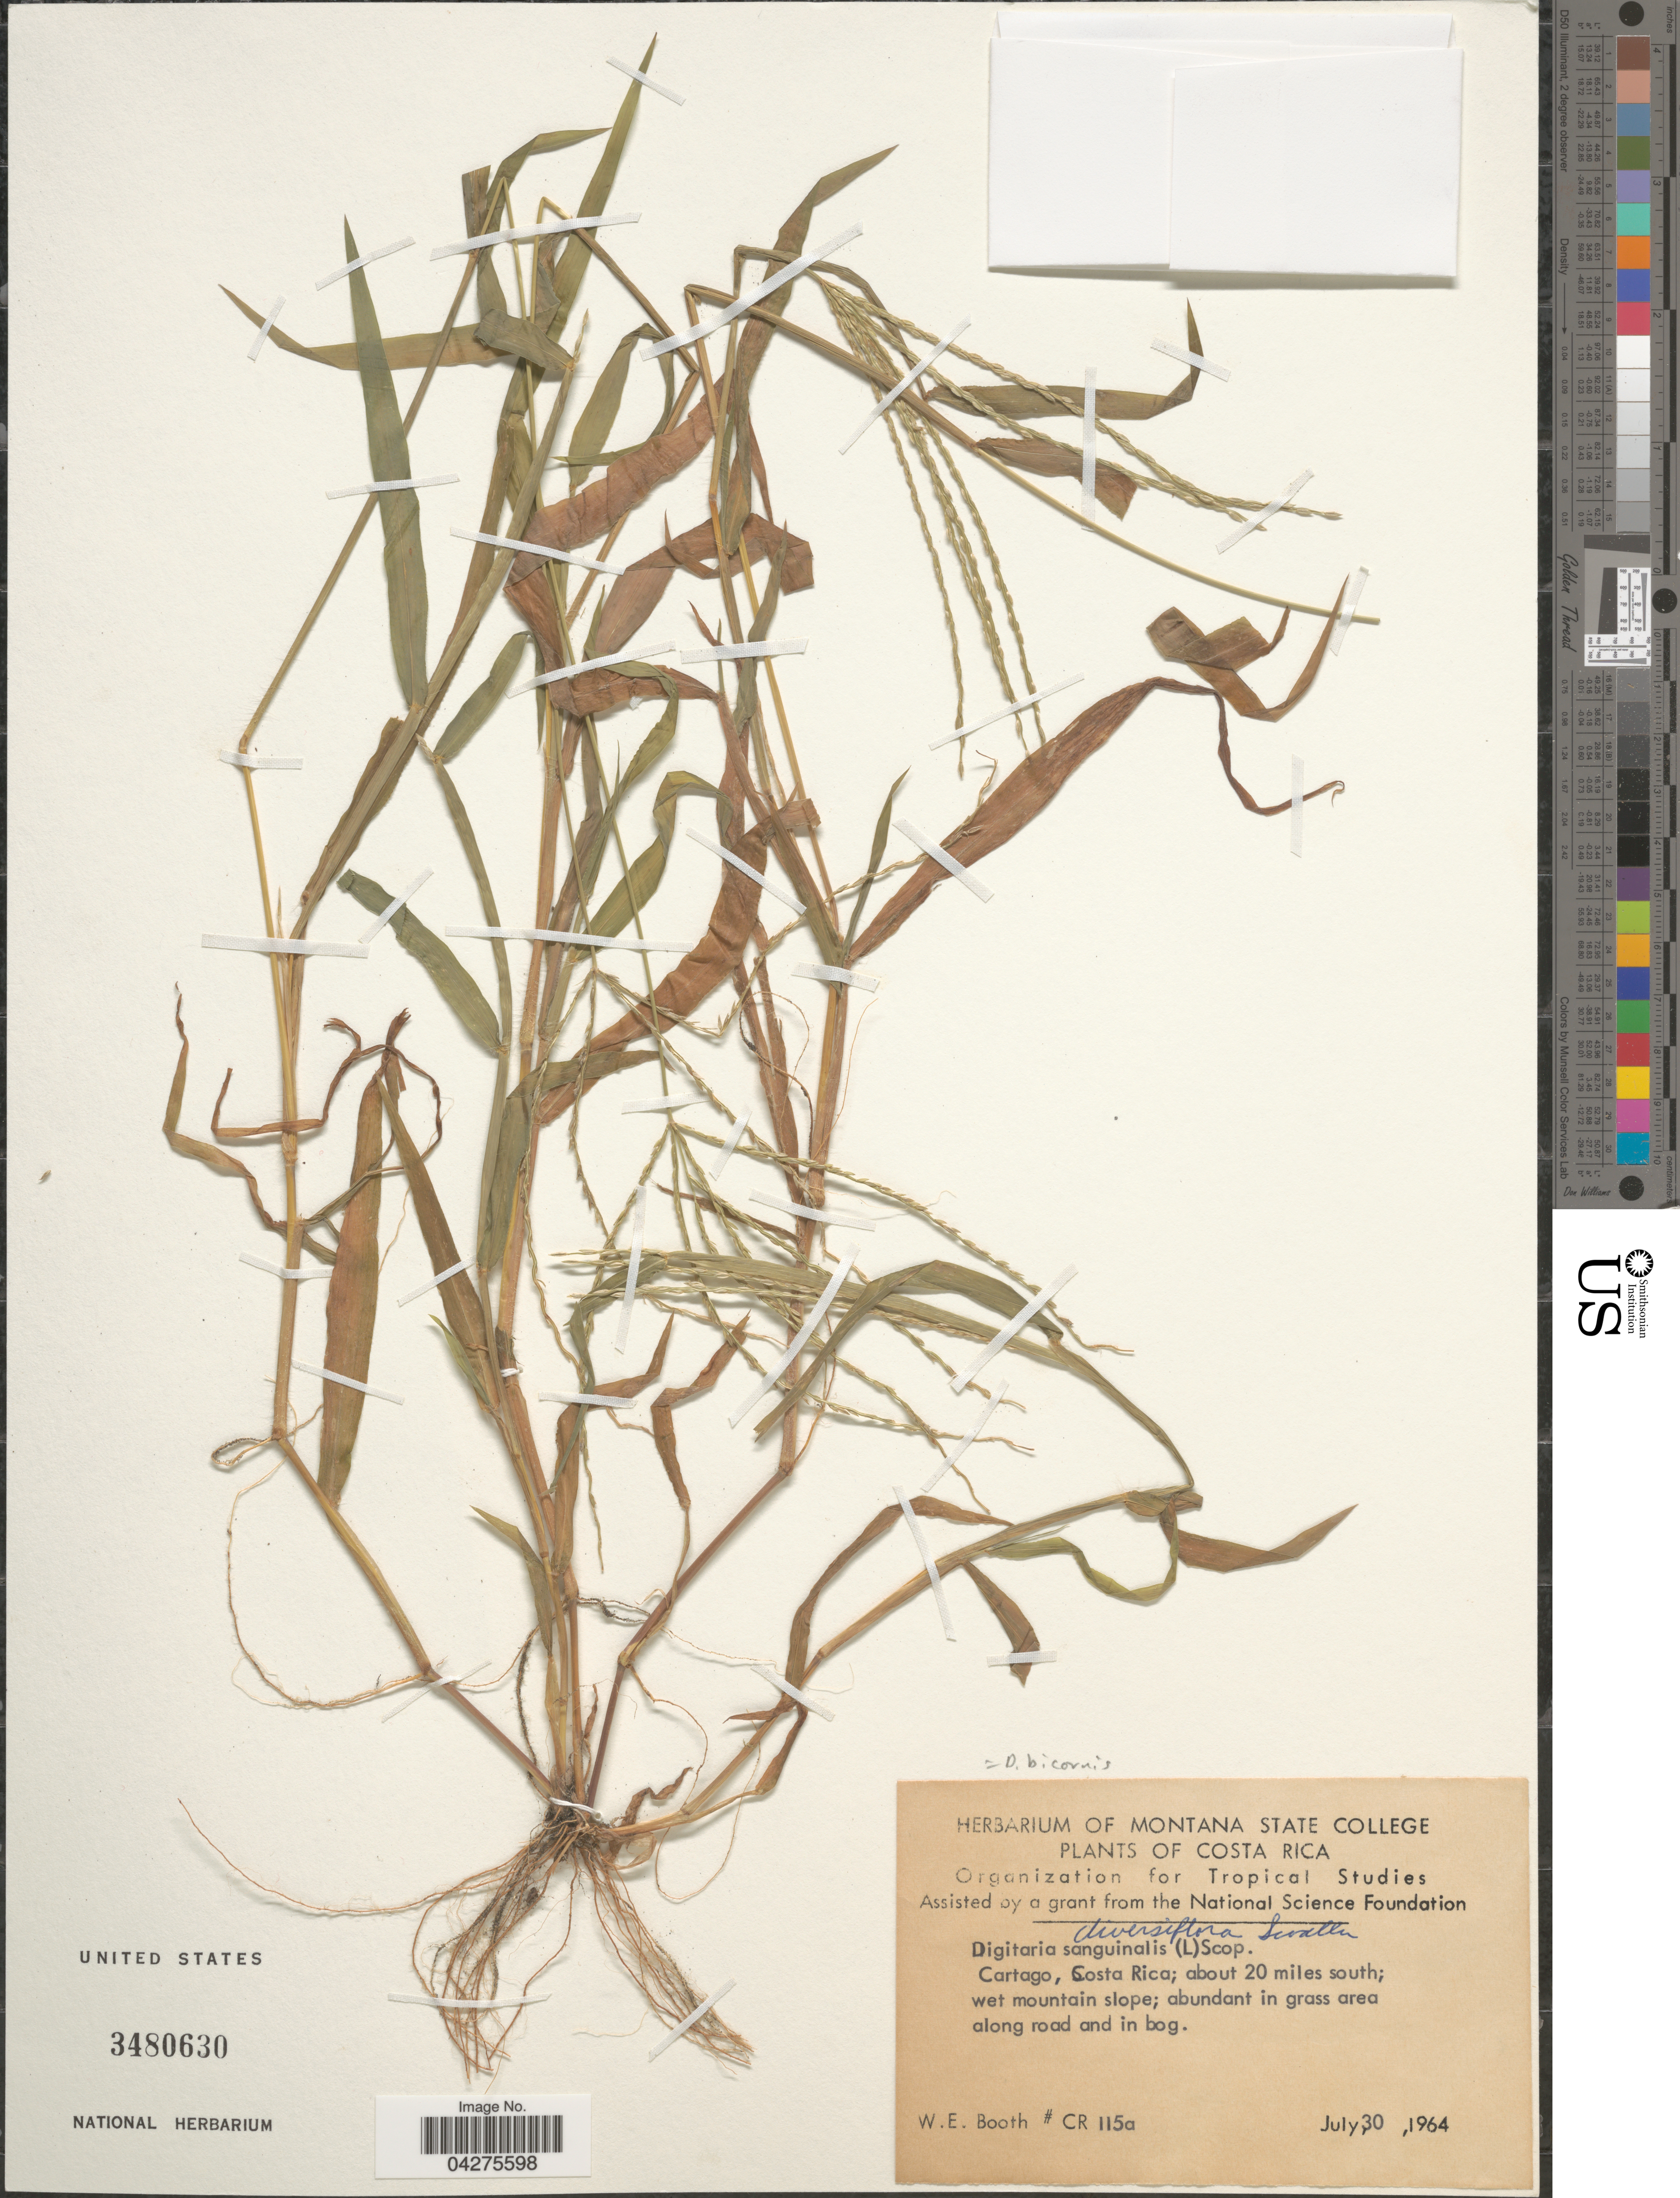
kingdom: Plantae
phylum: Tracheophyta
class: Liliopsida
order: Poales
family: Poaceae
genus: Digitaria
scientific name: Digitaria bicornis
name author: (Lam.) Roem. & Schult.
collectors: W. Booth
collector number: CR115a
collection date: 1964-07-30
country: Costa Rica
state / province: Cartago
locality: About 20 miles south; wet mountain slope.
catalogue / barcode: US 3480630